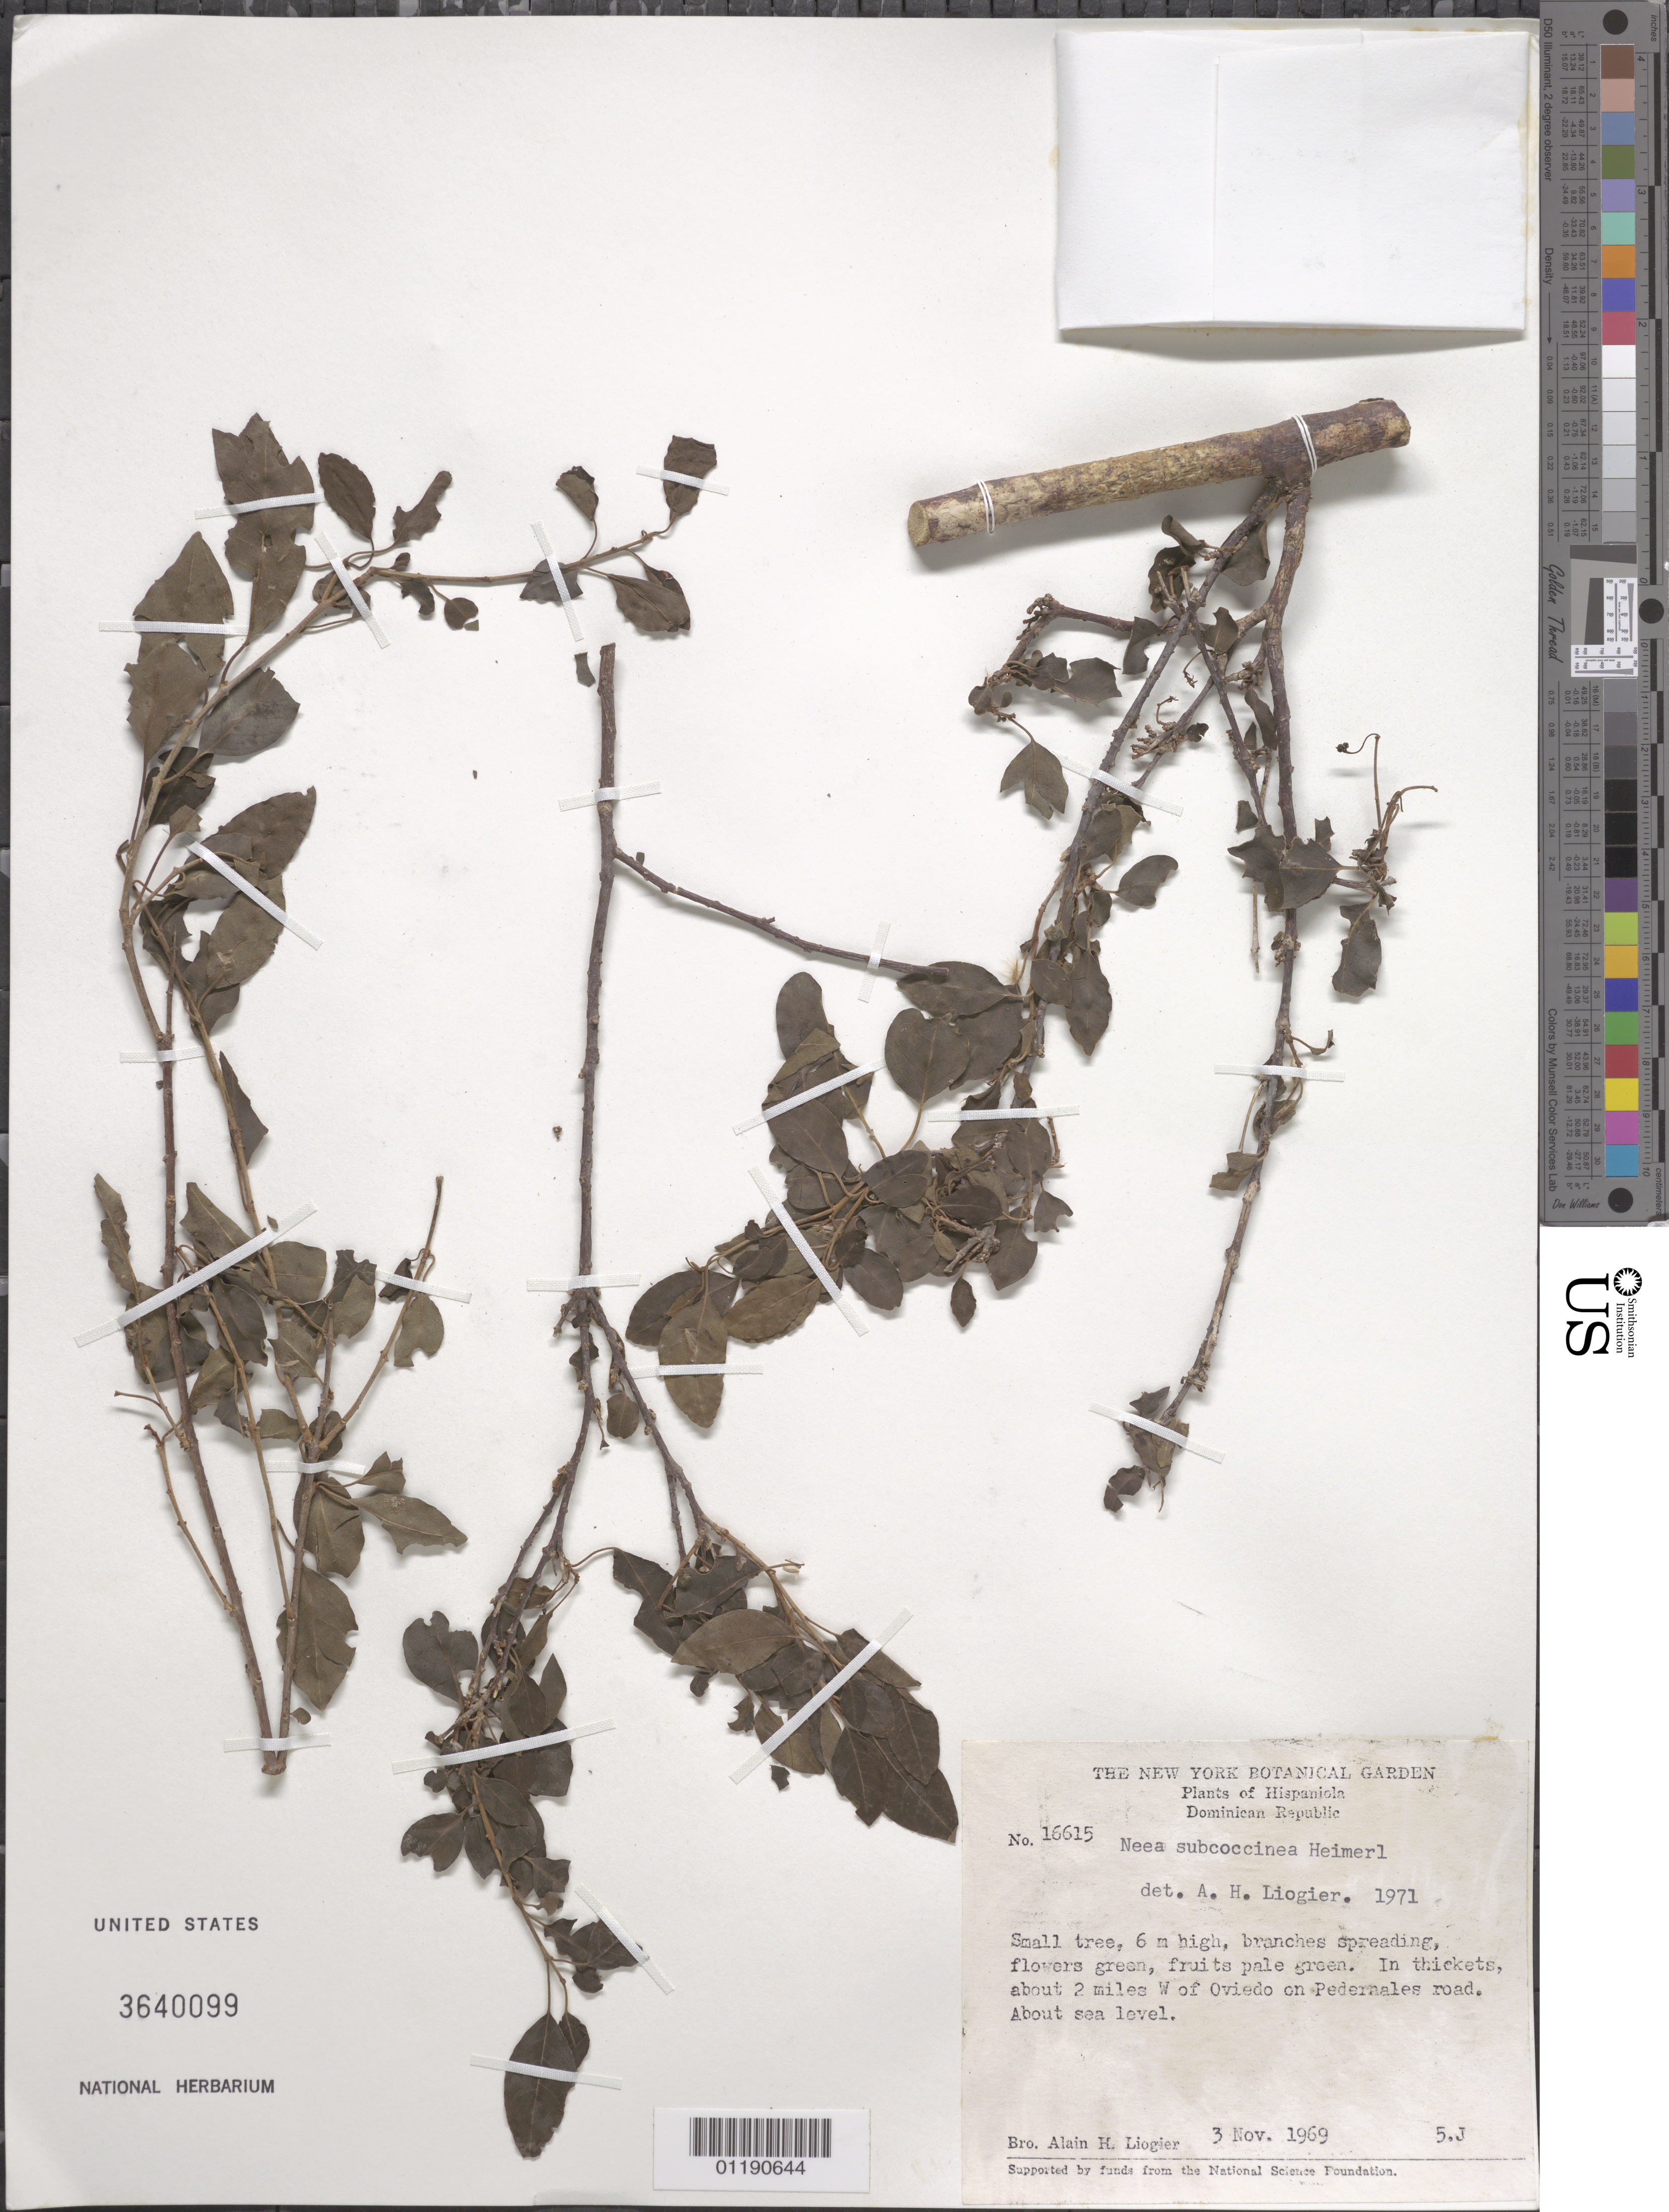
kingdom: Plantae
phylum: Tracheophyta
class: Magnoliopsida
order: Caryophyllales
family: Nyctaginaceae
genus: Neea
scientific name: Neea subcoccinea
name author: Heimerl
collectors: A. H. Liogier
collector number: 16615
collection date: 1969-11-03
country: Dominican Republic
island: Hispaniola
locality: About 2 miles W of Oviedo on Pedernales road.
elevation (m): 0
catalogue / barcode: US 3640099